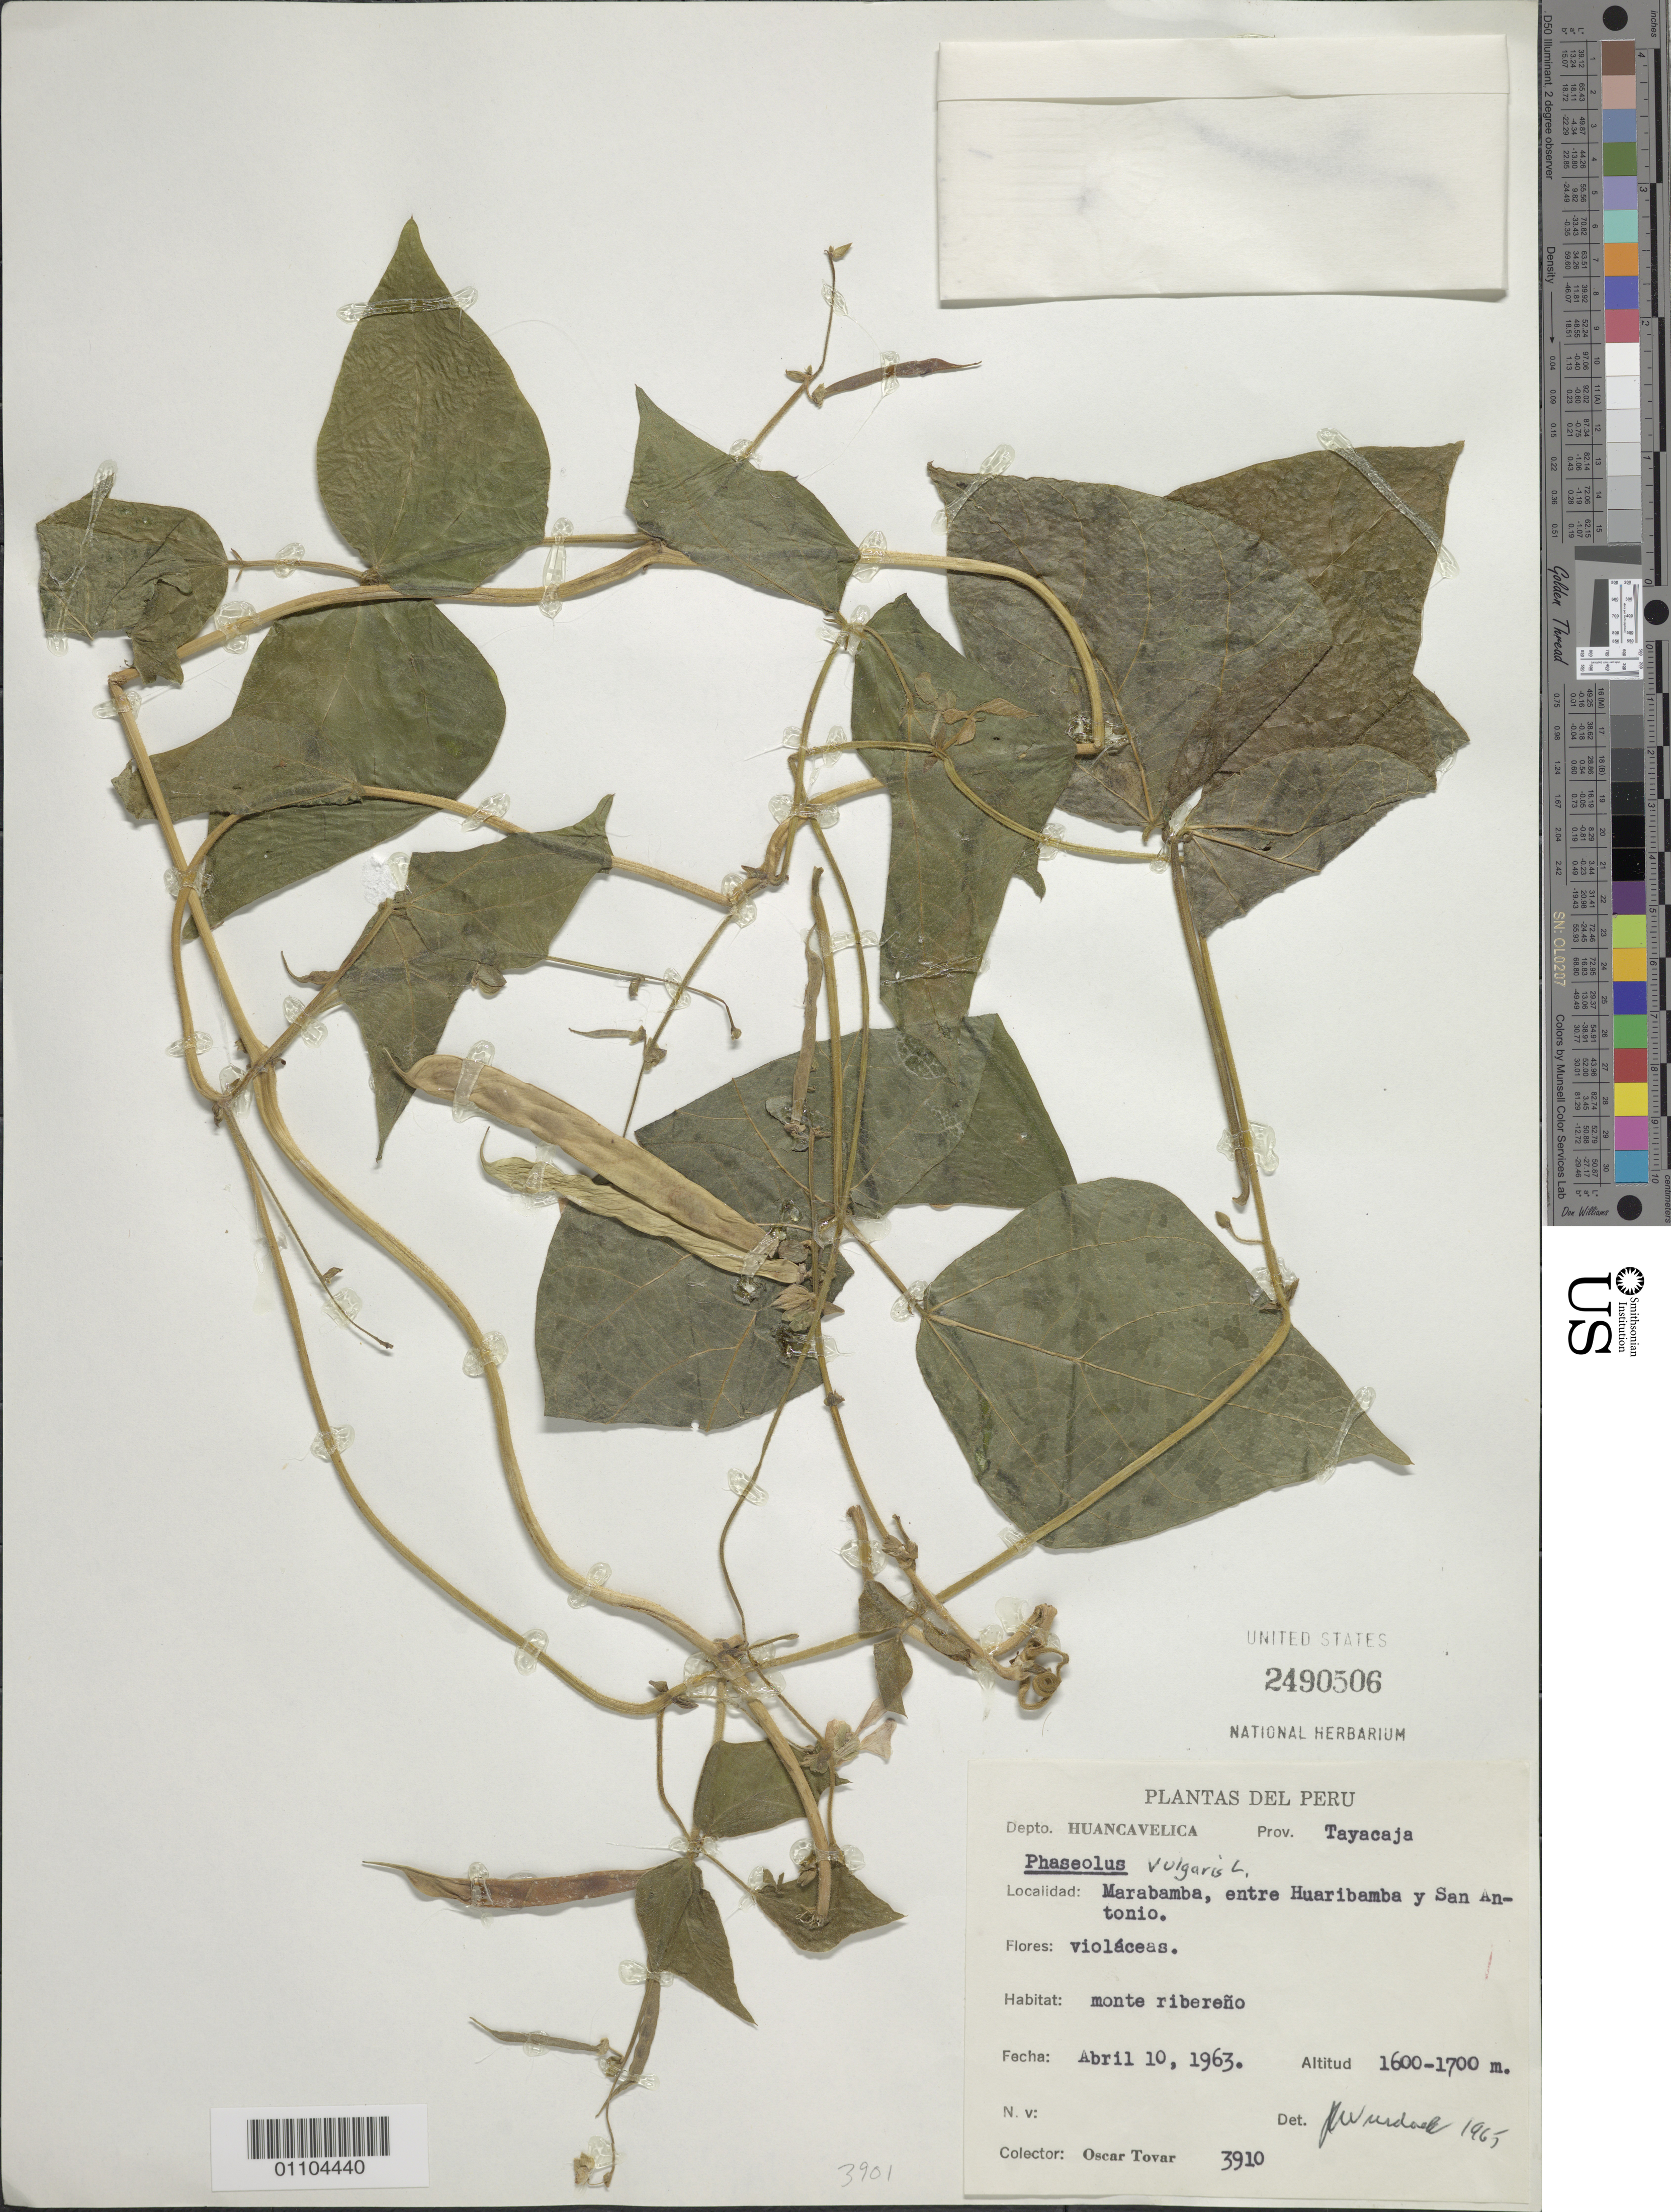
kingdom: Plantae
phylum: Tracheophyta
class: Magnoliopsida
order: Fabales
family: Fabaceae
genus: Phaseolus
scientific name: Phaseolus vulgaris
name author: L.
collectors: Ó. Tovar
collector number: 3910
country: Peru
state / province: Huancavelica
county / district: Tayacaja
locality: Marabamba, betweeh Huaribamba and San Antonio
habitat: monte ribereno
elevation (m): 1600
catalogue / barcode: US 2490506